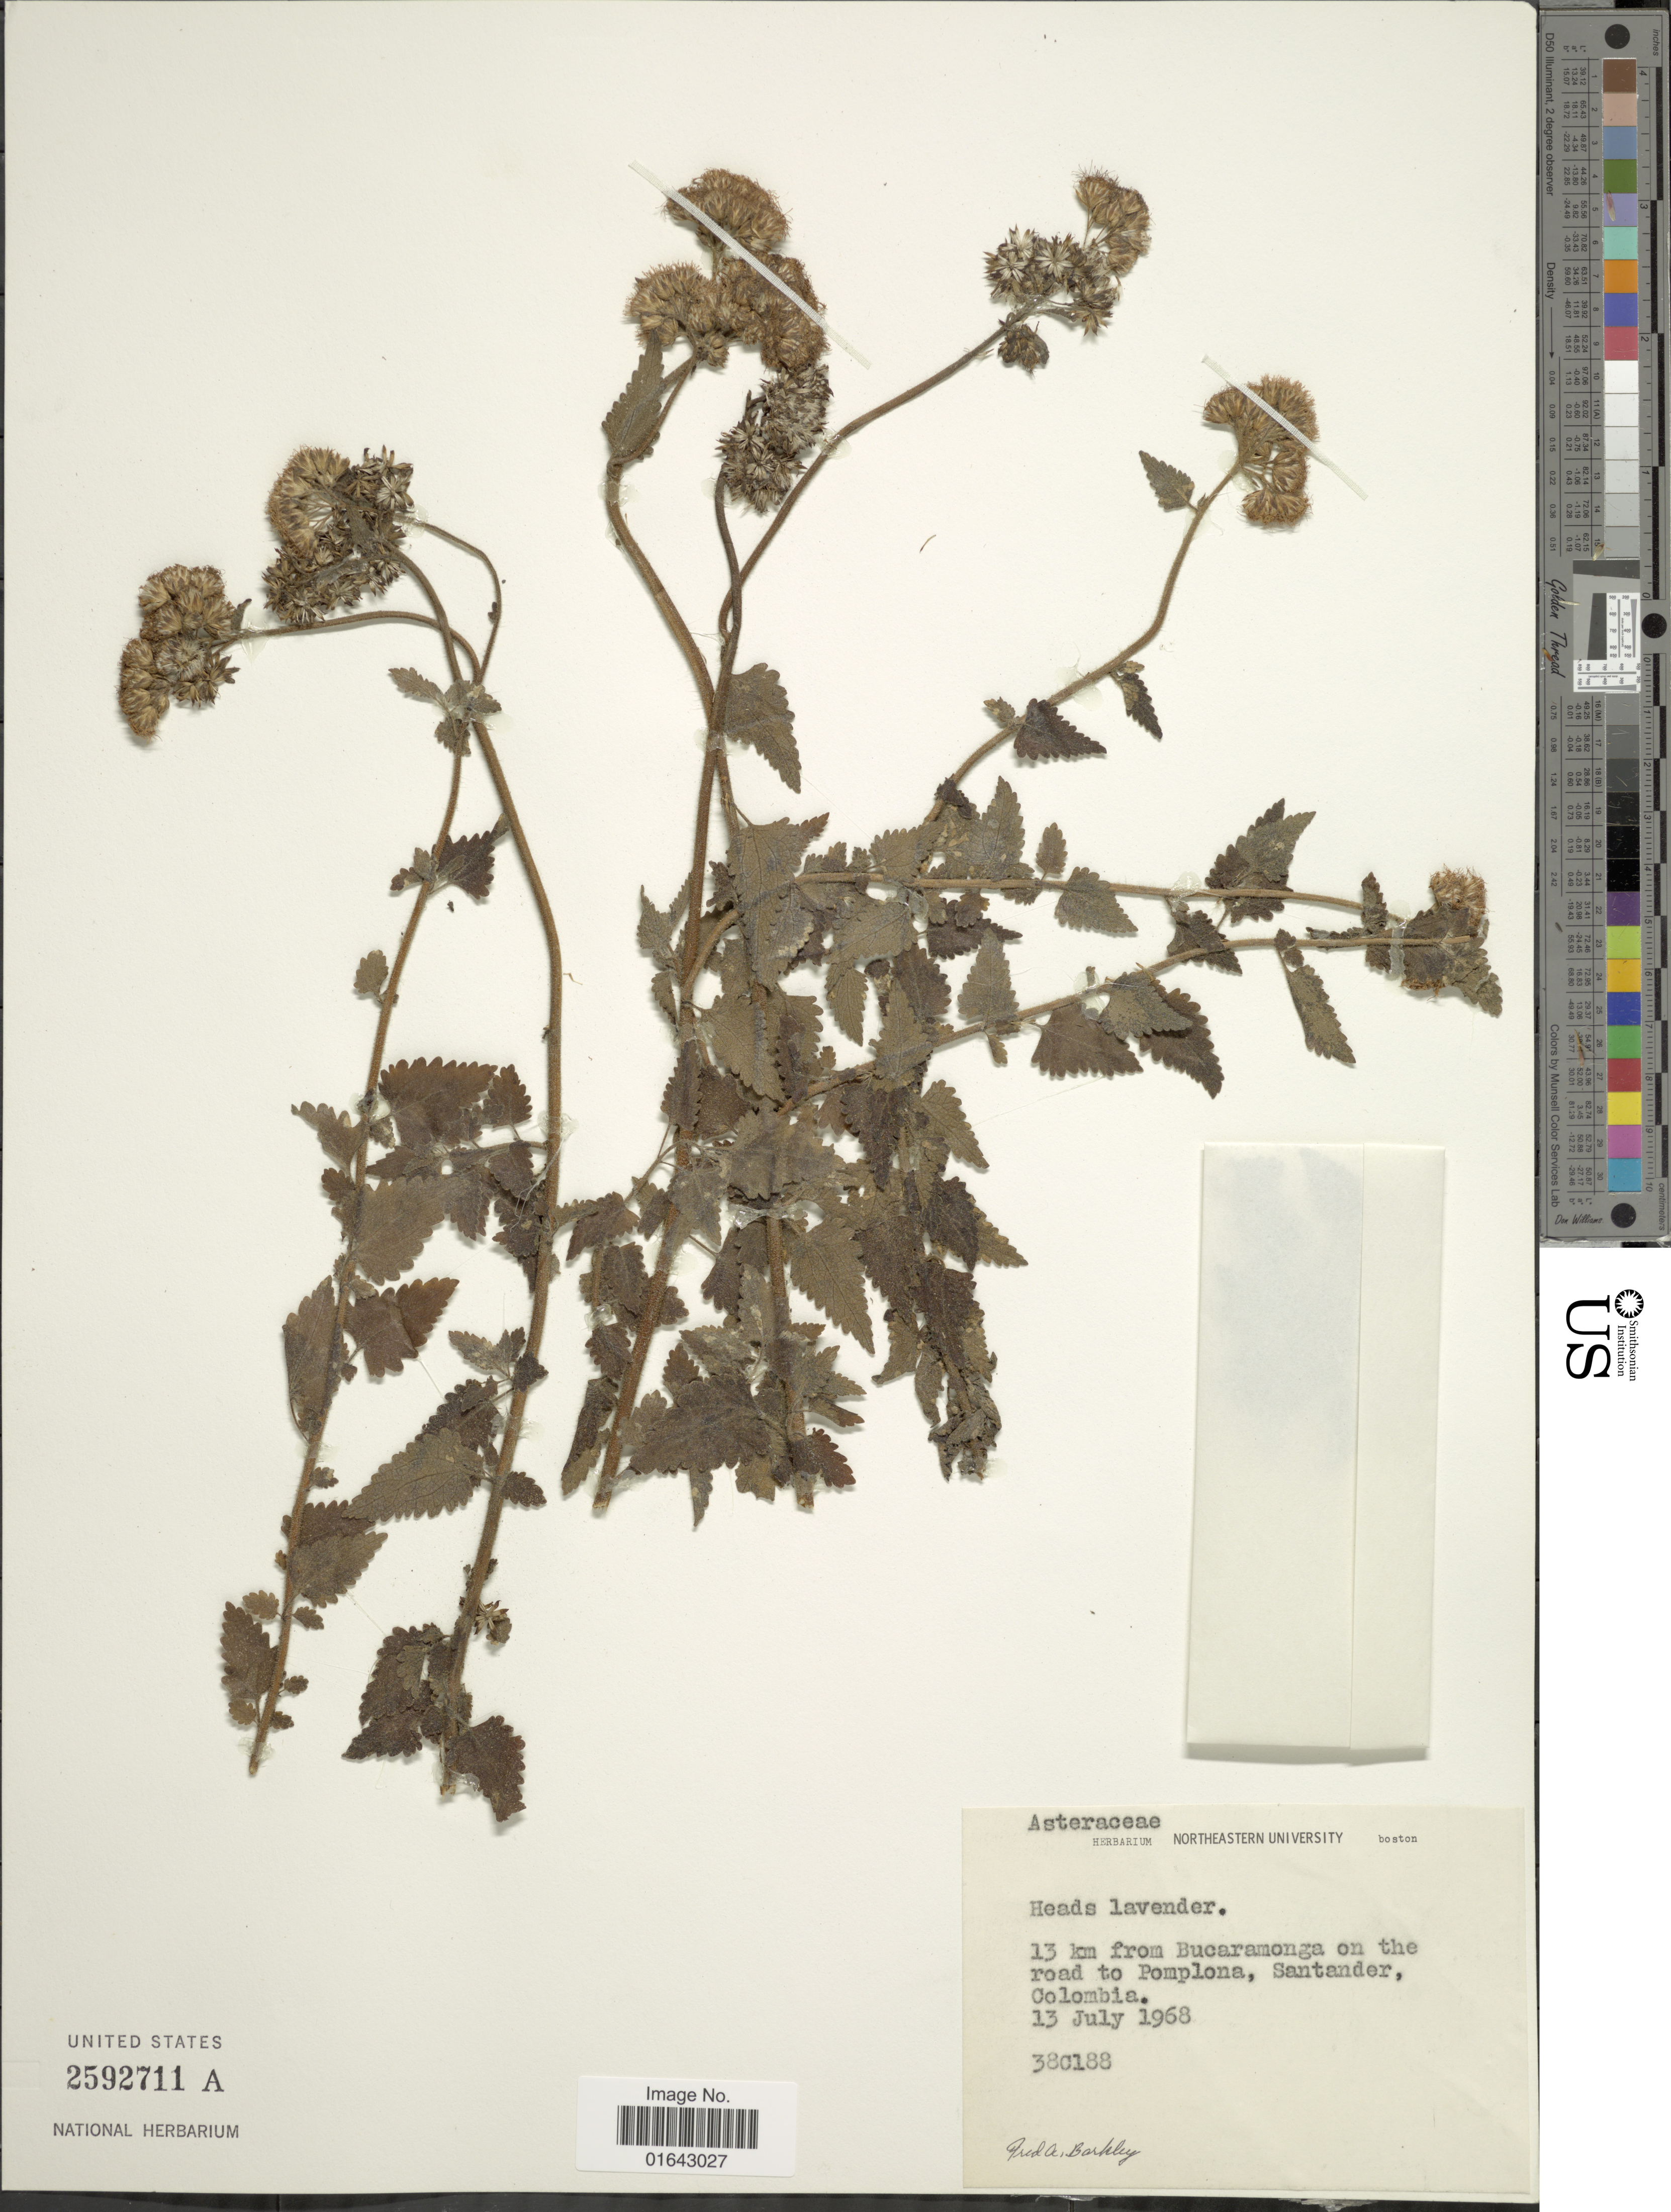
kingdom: Plantae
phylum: Tracheophyta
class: Magnoliopsida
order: Asterales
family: Asteraceae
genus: Conocliniopsis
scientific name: Conocliniopsis prasiifolia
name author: (DC.) R.M. King & H. Rob.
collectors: F. A. Barkley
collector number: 38C188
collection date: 1968-07-13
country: Colombia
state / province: Santander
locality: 13 km from Bucaramonga on the road to Pomplona, Santander, Colombia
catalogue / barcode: US 2592711A